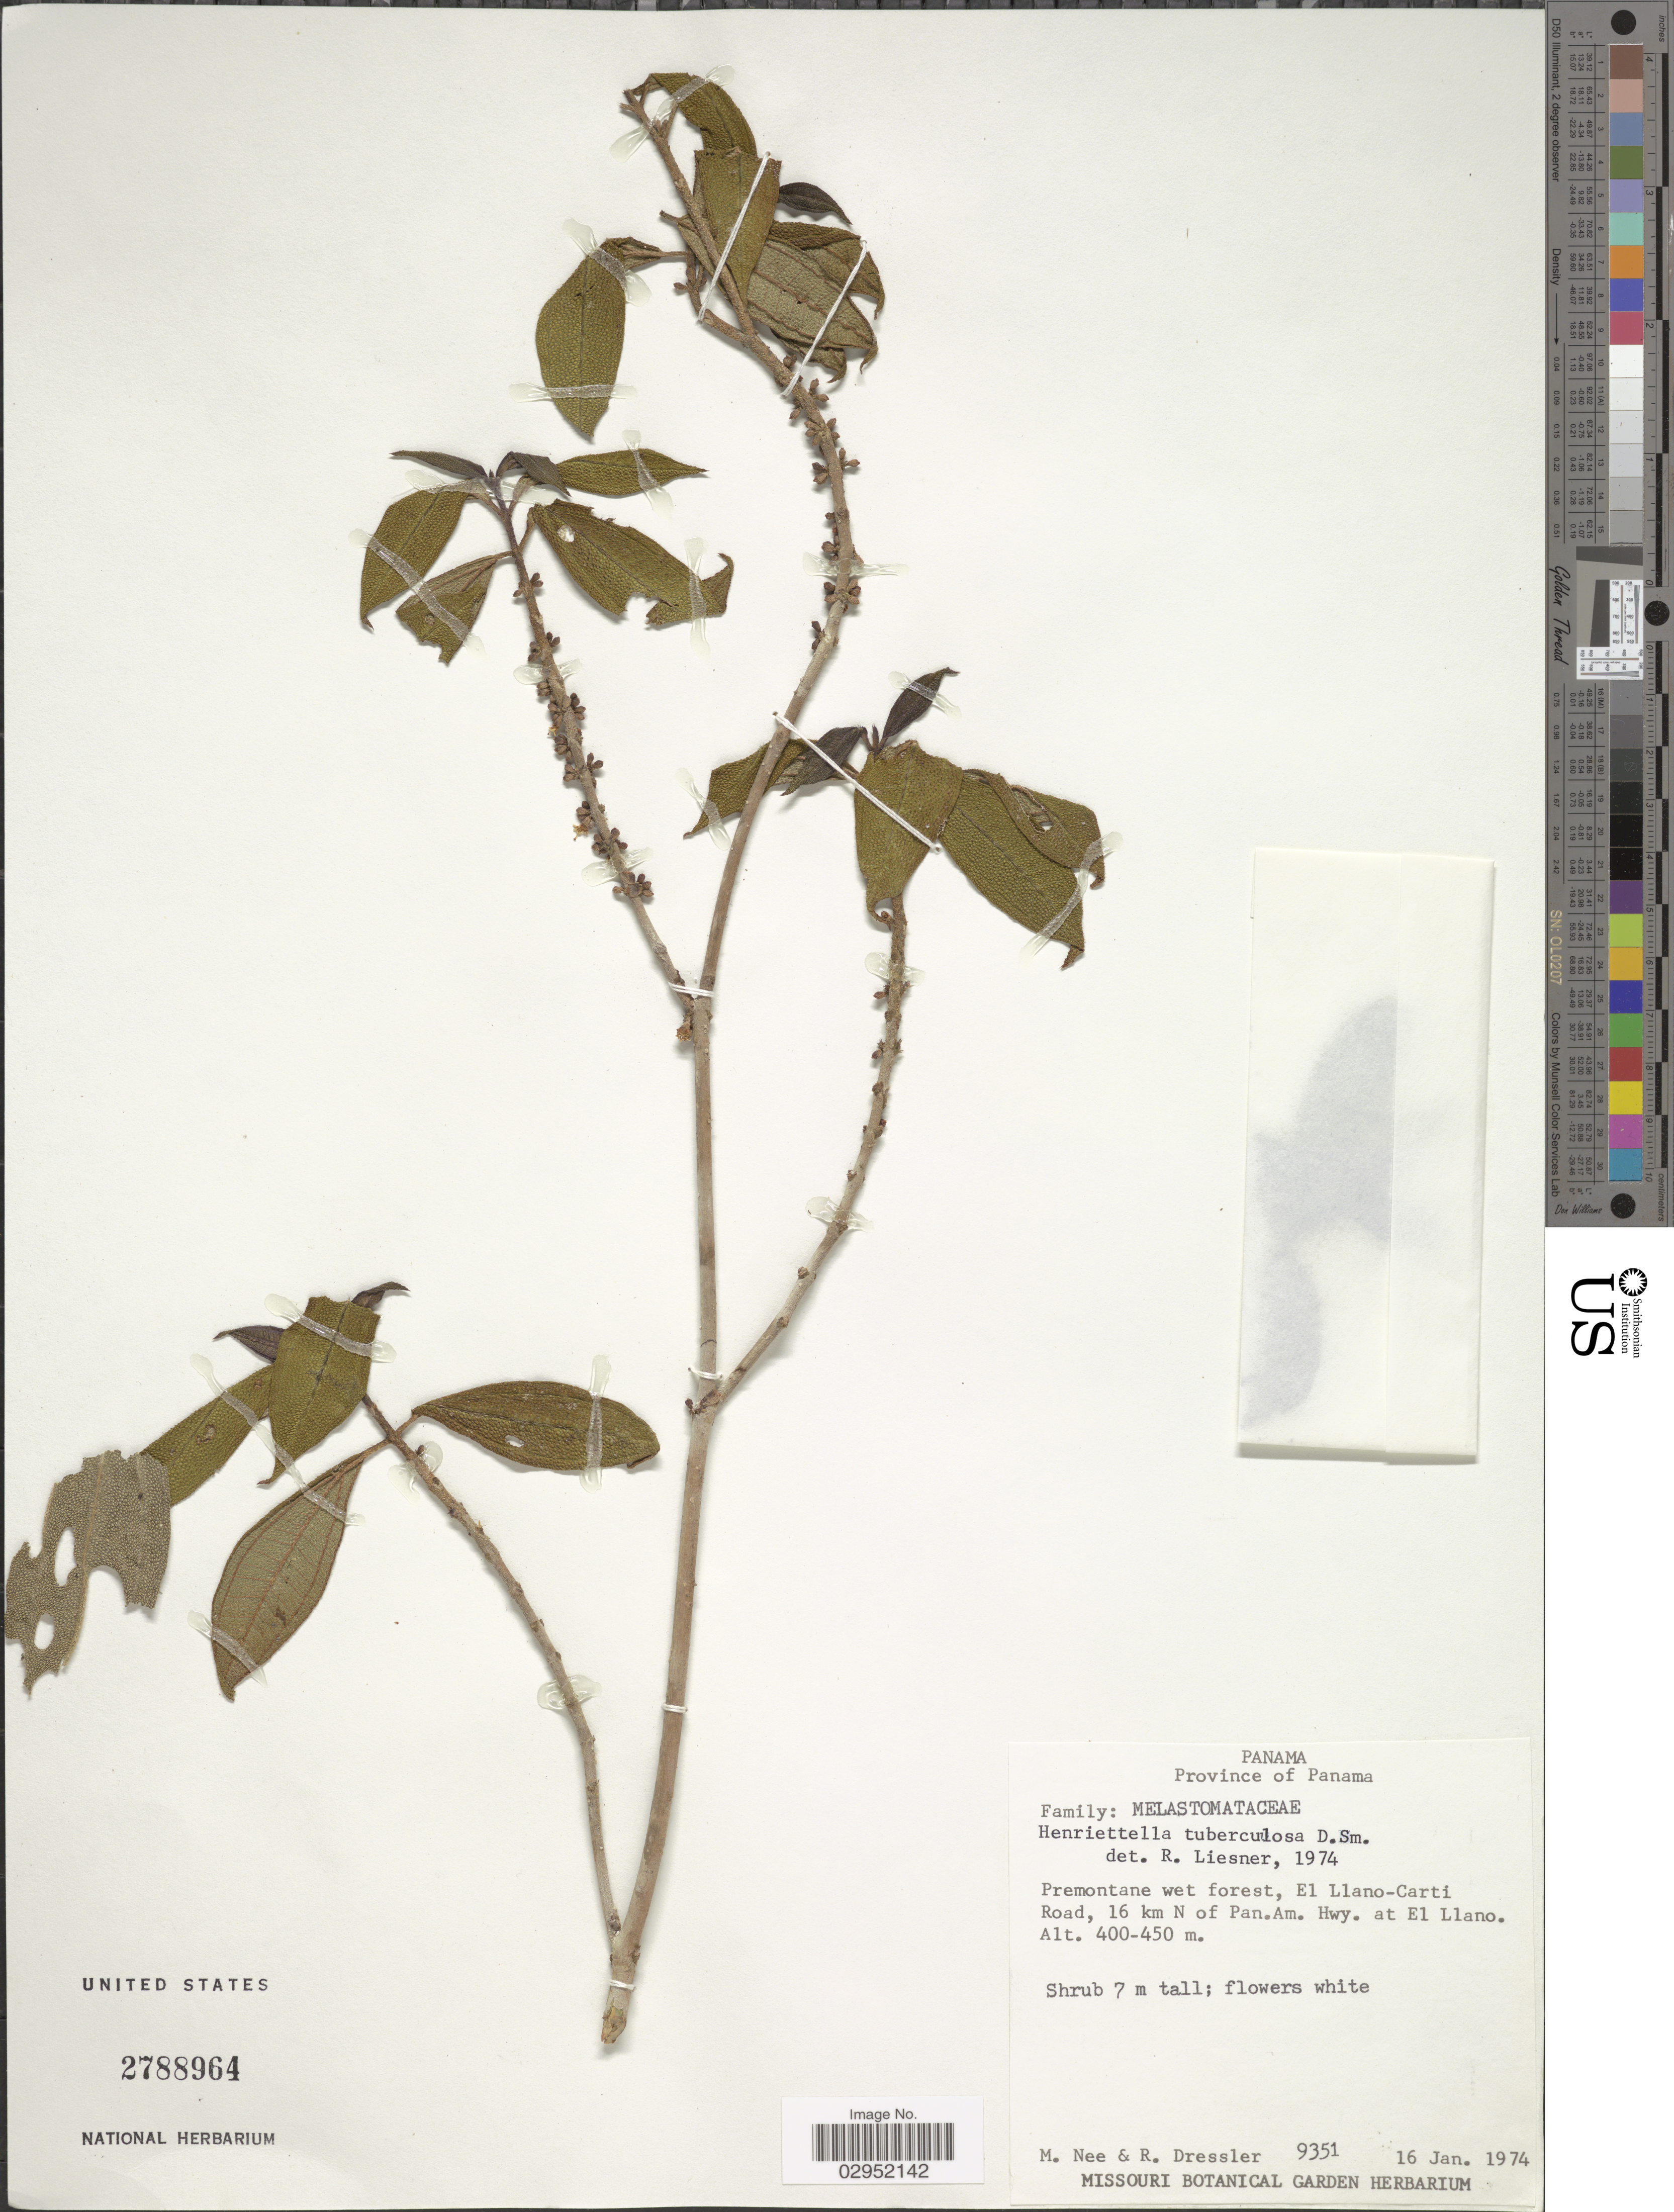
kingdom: Plantae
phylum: Tracheophyta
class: Magnoliopsida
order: Myrtales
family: Melastomataceae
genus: Henriettea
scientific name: Henriettea tuberculosa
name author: (Donn. Sm.) L.O. Williams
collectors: M. Nee & R. Dressler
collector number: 9351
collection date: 1974-01-16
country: Panama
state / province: Panamá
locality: El Llano-Carti Road, 16 km N of Pan. Am. Hwy. at El Llano.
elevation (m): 400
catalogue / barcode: US 2788964